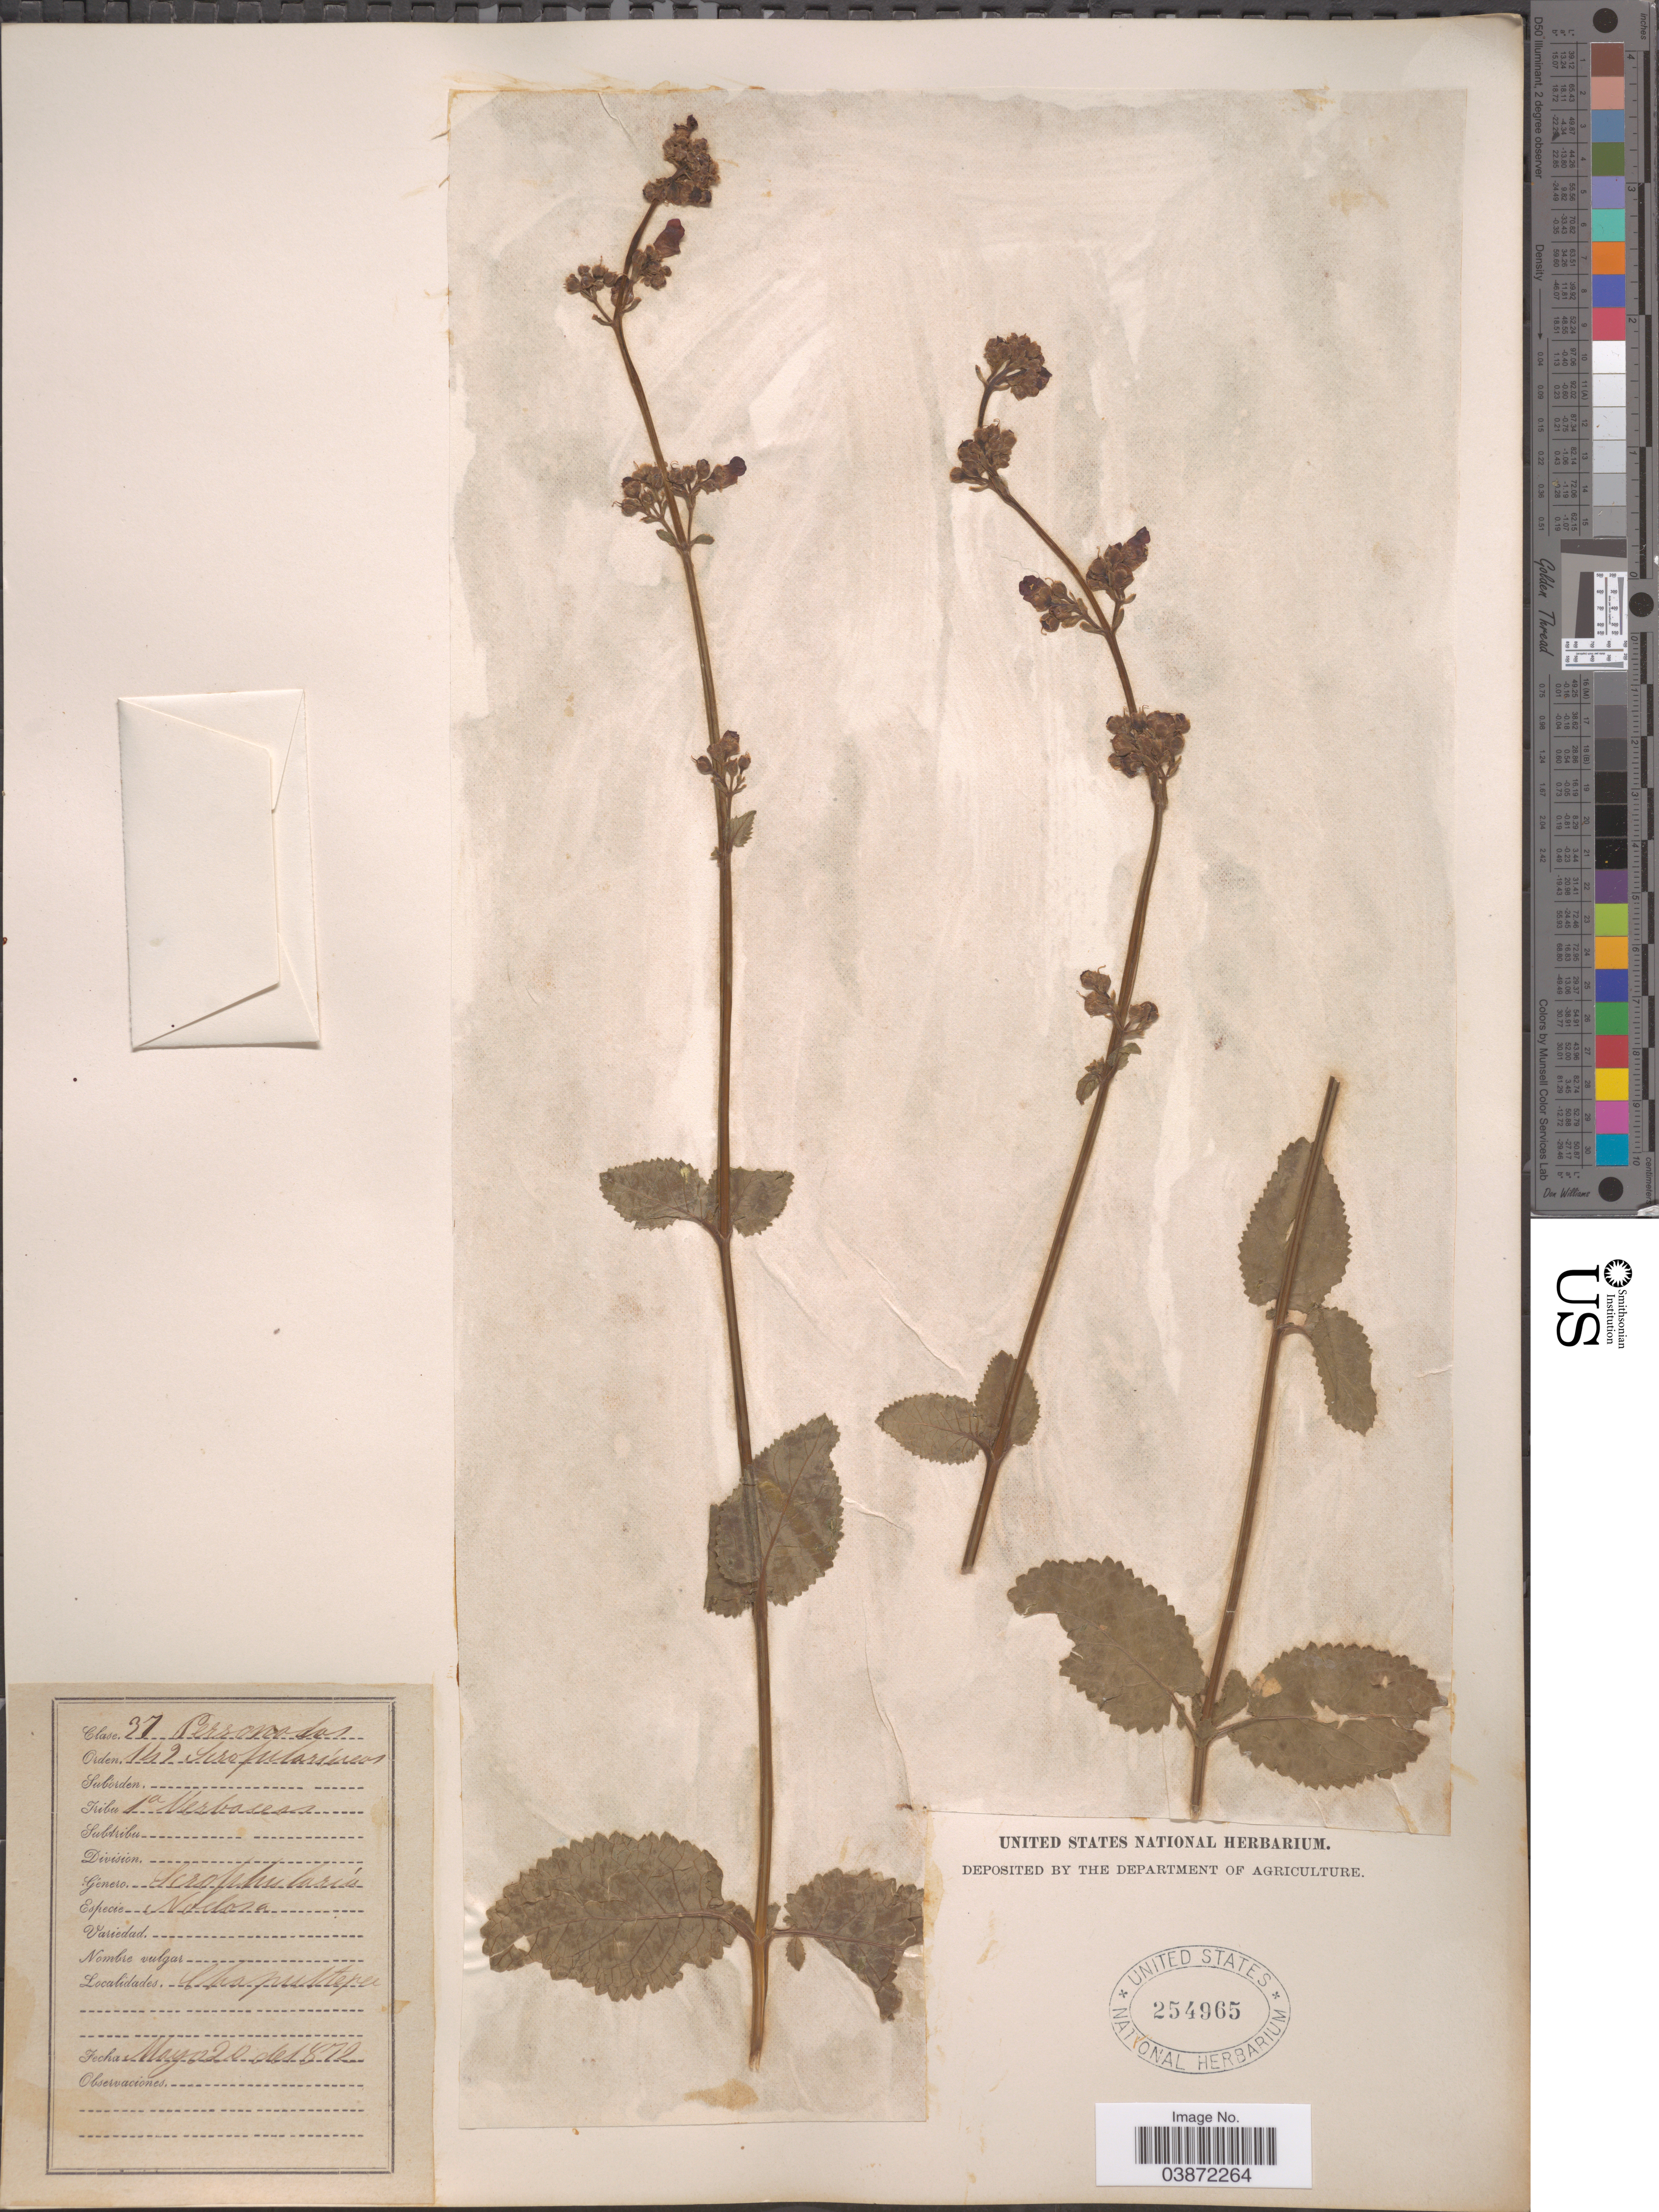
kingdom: Plantae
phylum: Tracheophyta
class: Magnoliopsida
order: Lamiales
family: Scrophulariaceae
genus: Scrophularia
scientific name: Scrophularia nodosa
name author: L.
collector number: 37?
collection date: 1872-05-20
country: Mexico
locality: Chapultepec.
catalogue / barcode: US 254965